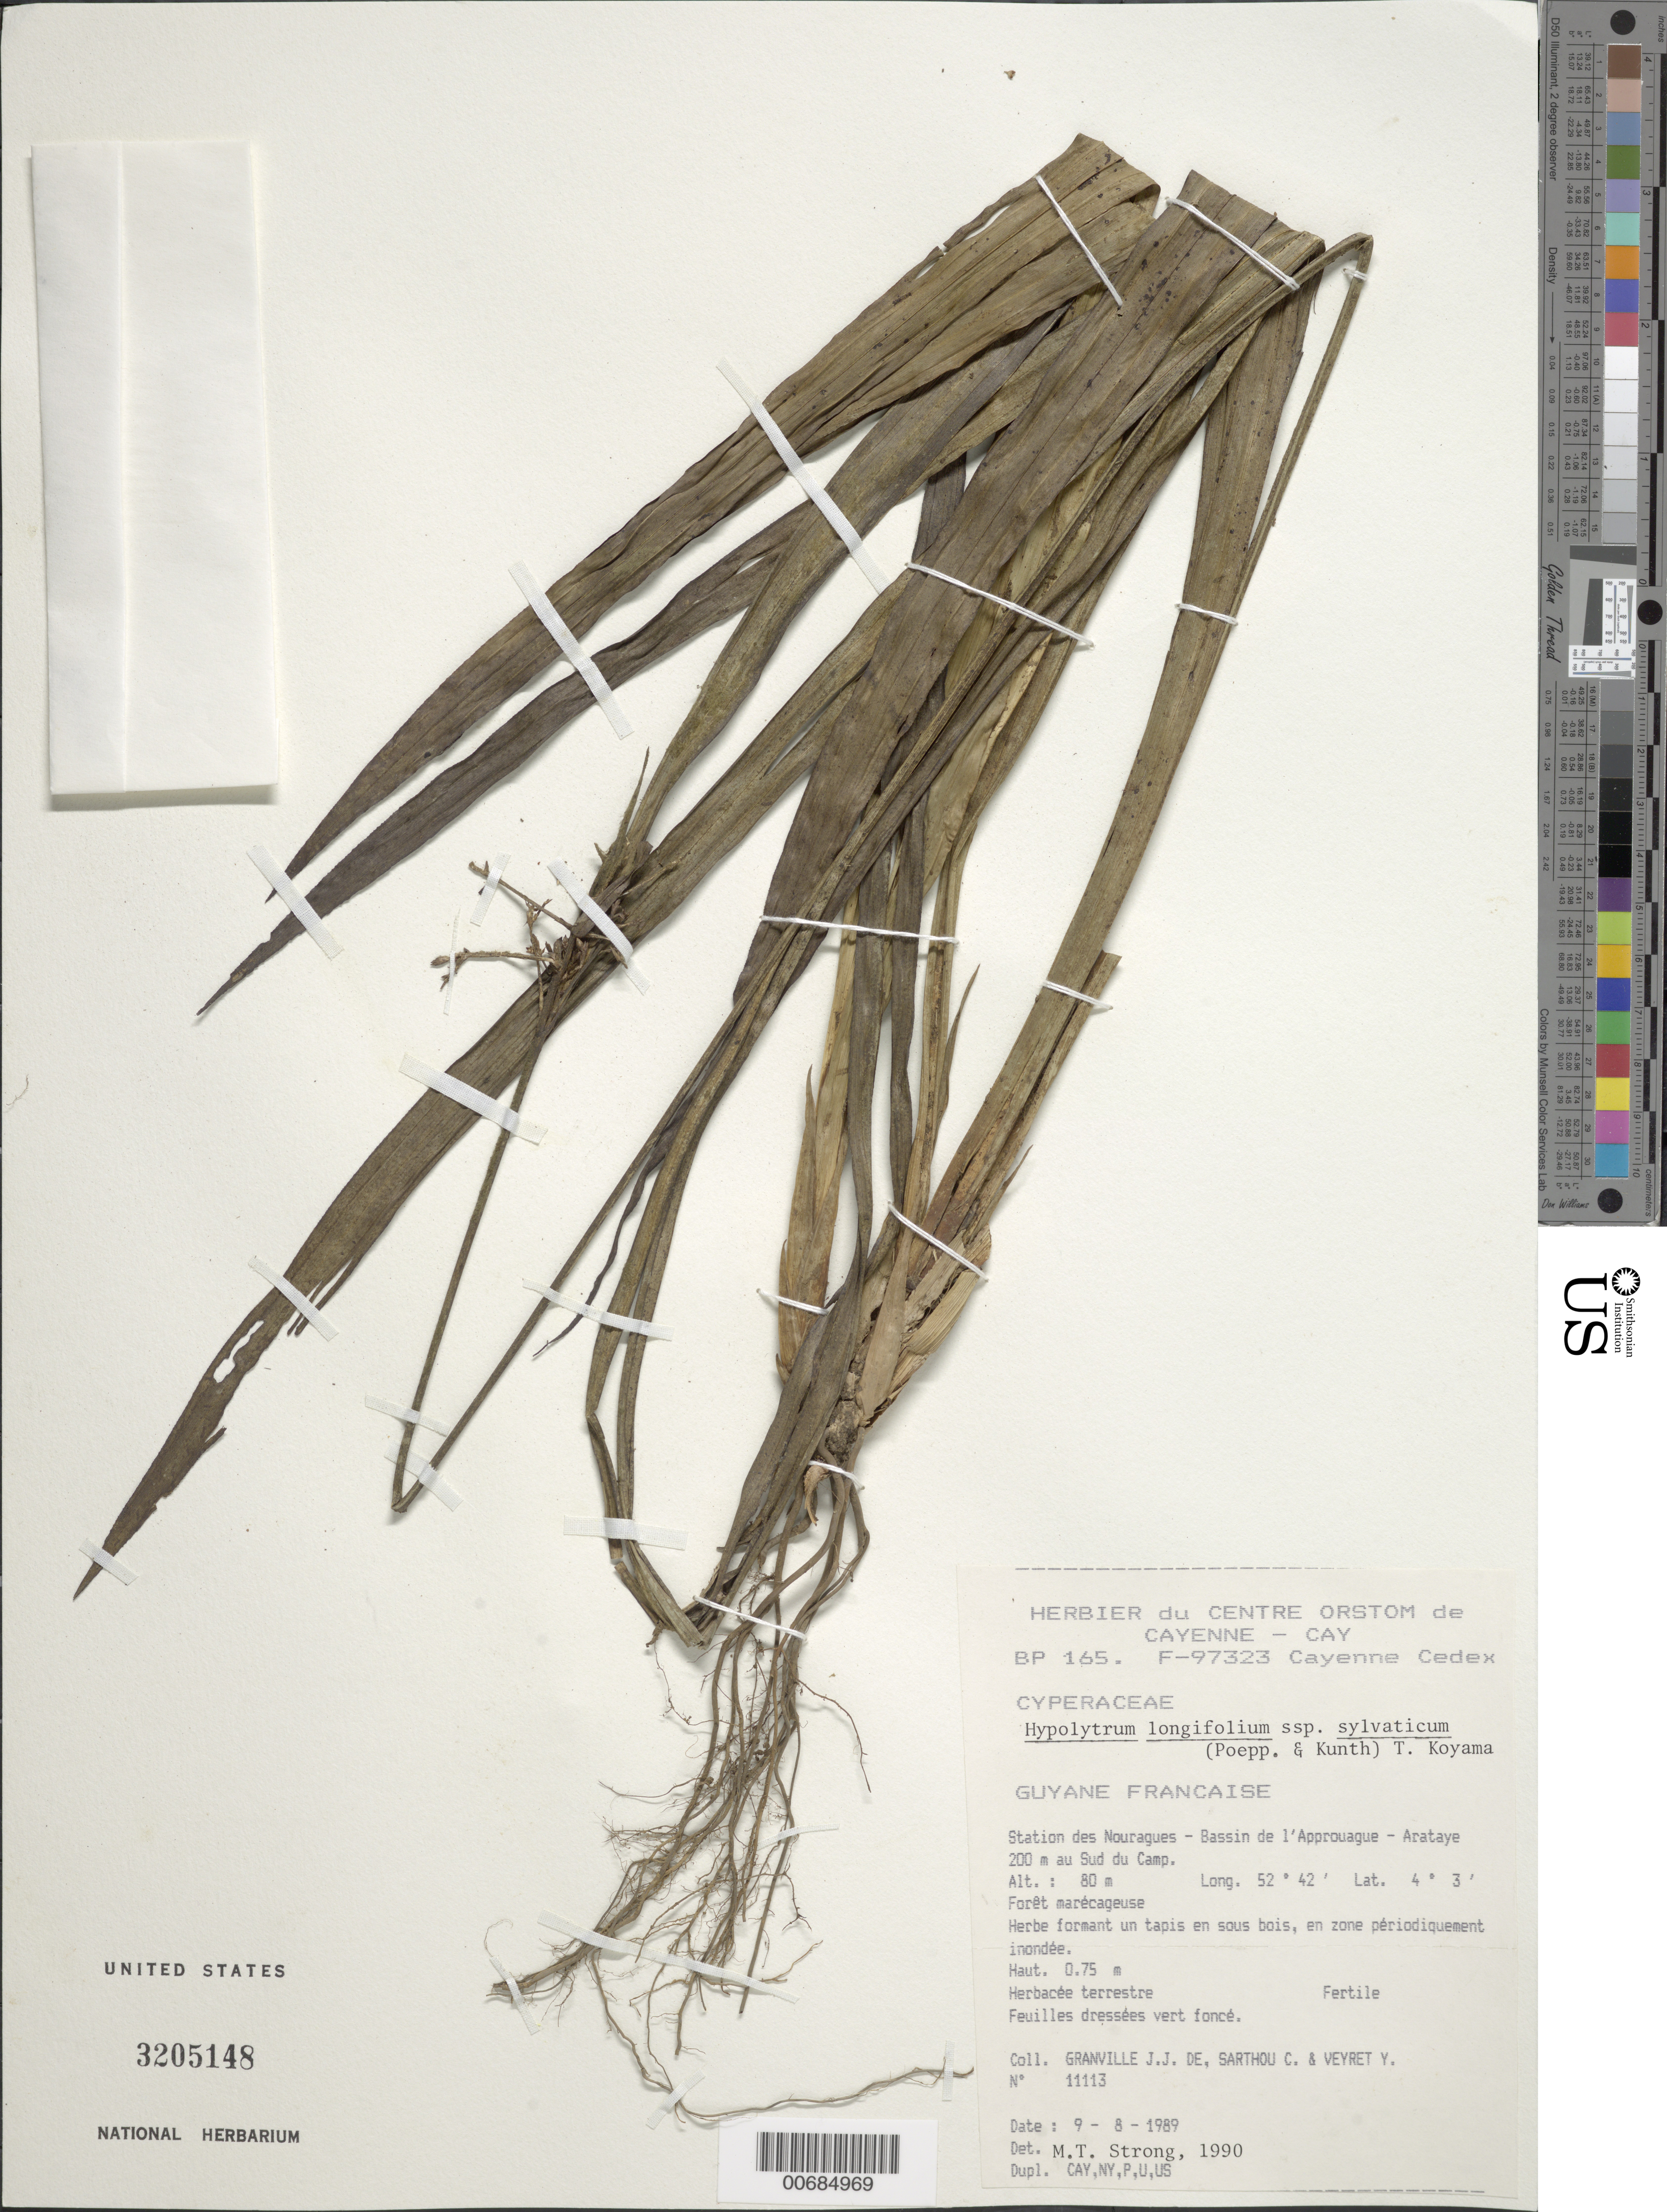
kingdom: Plantae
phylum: Tracheophyta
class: Liliopsida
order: Poales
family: Cyperaceae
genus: Hypolytrum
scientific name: Hypolytrum longifolium subsp. sylvaticum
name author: (Poepp. ex Kunth) T. Koyama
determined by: Strong, M. T., (US), Smithsonian Institution - National Museum of Natural History (UNITED STATES)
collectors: J.-J. de Granville, C. Sarthou & Y. Veyret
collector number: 11113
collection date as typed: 9-Aug-89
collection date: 1989-08-09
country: French Guiana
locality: Station des Nouragues, Bassin de l'Approuague, Arataye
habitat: Forêt marécageuse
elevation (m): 60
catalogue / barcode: US 3205148